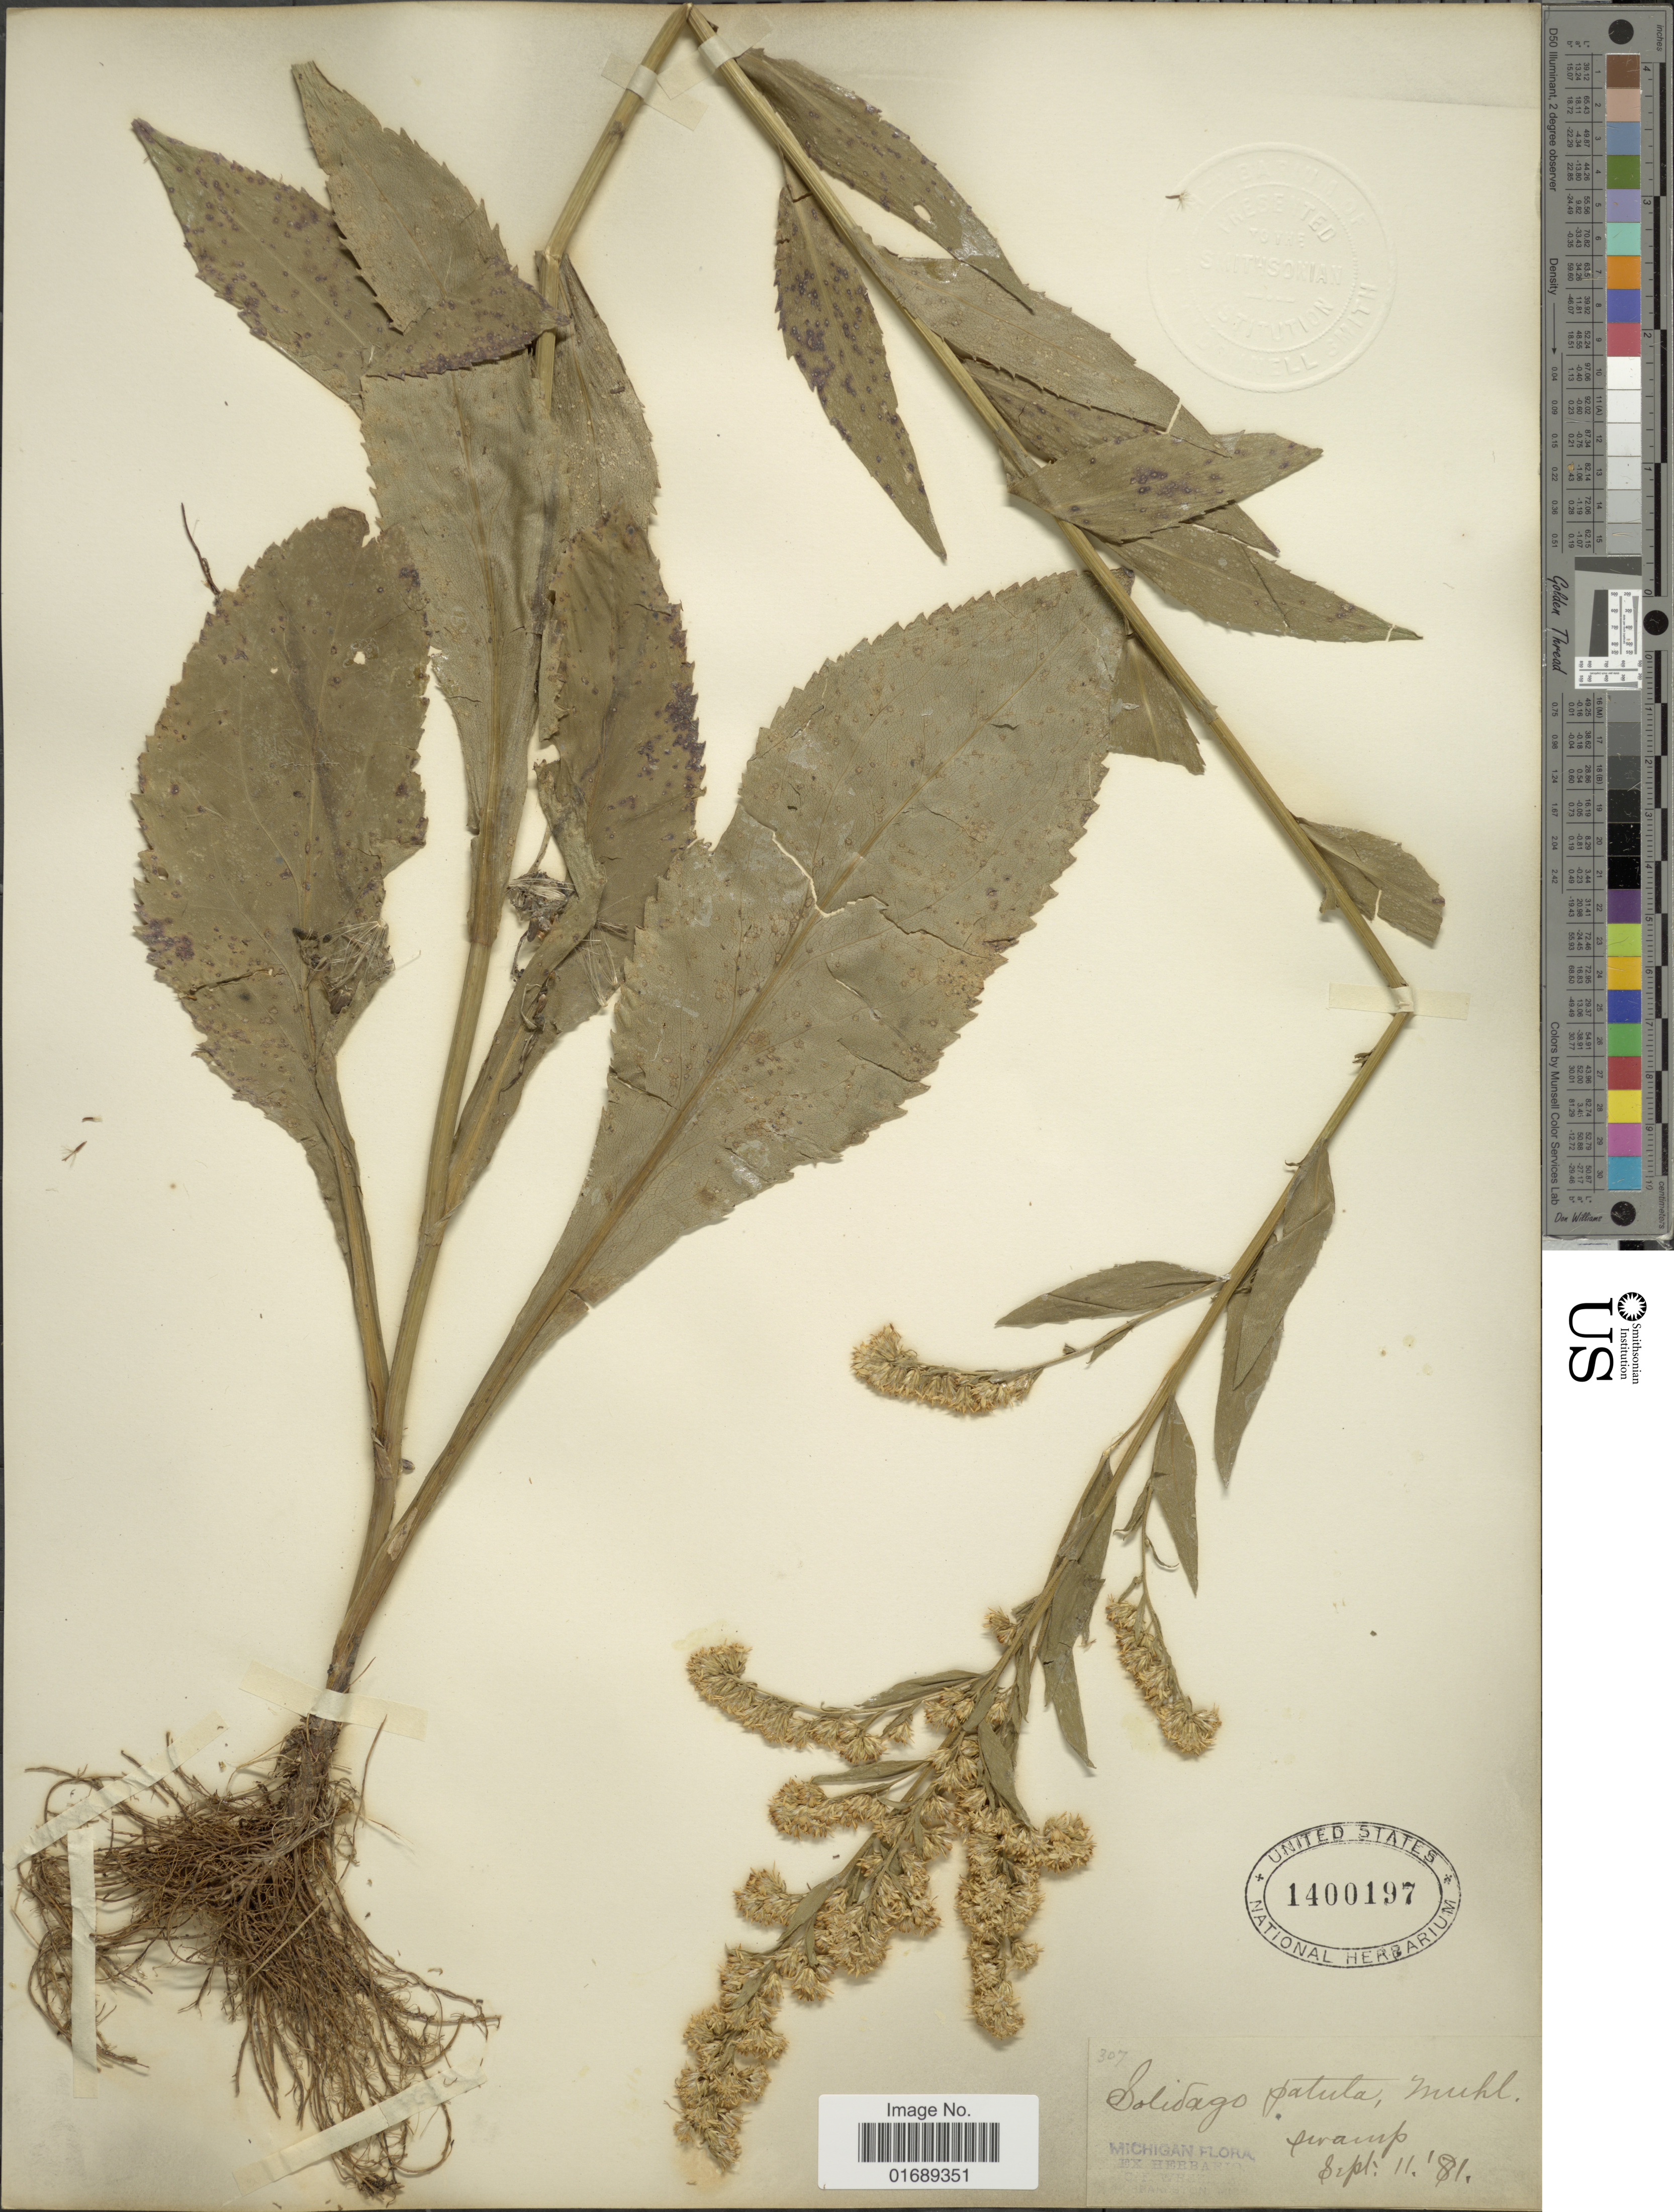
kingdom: Plantae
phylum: Tracheophyta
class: Magnoliopsida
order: Asterales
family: Asteraceae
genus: Solidago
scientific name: Solidago patula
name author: Muhl. ex Willd.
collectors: Ex Herb. C. F. Wheeler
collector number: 307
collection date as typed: Transcribed d/m/y: 11/9/81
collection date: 1881-09-11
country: United States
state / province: Michigan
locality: Swamp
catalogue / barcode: US 1400197